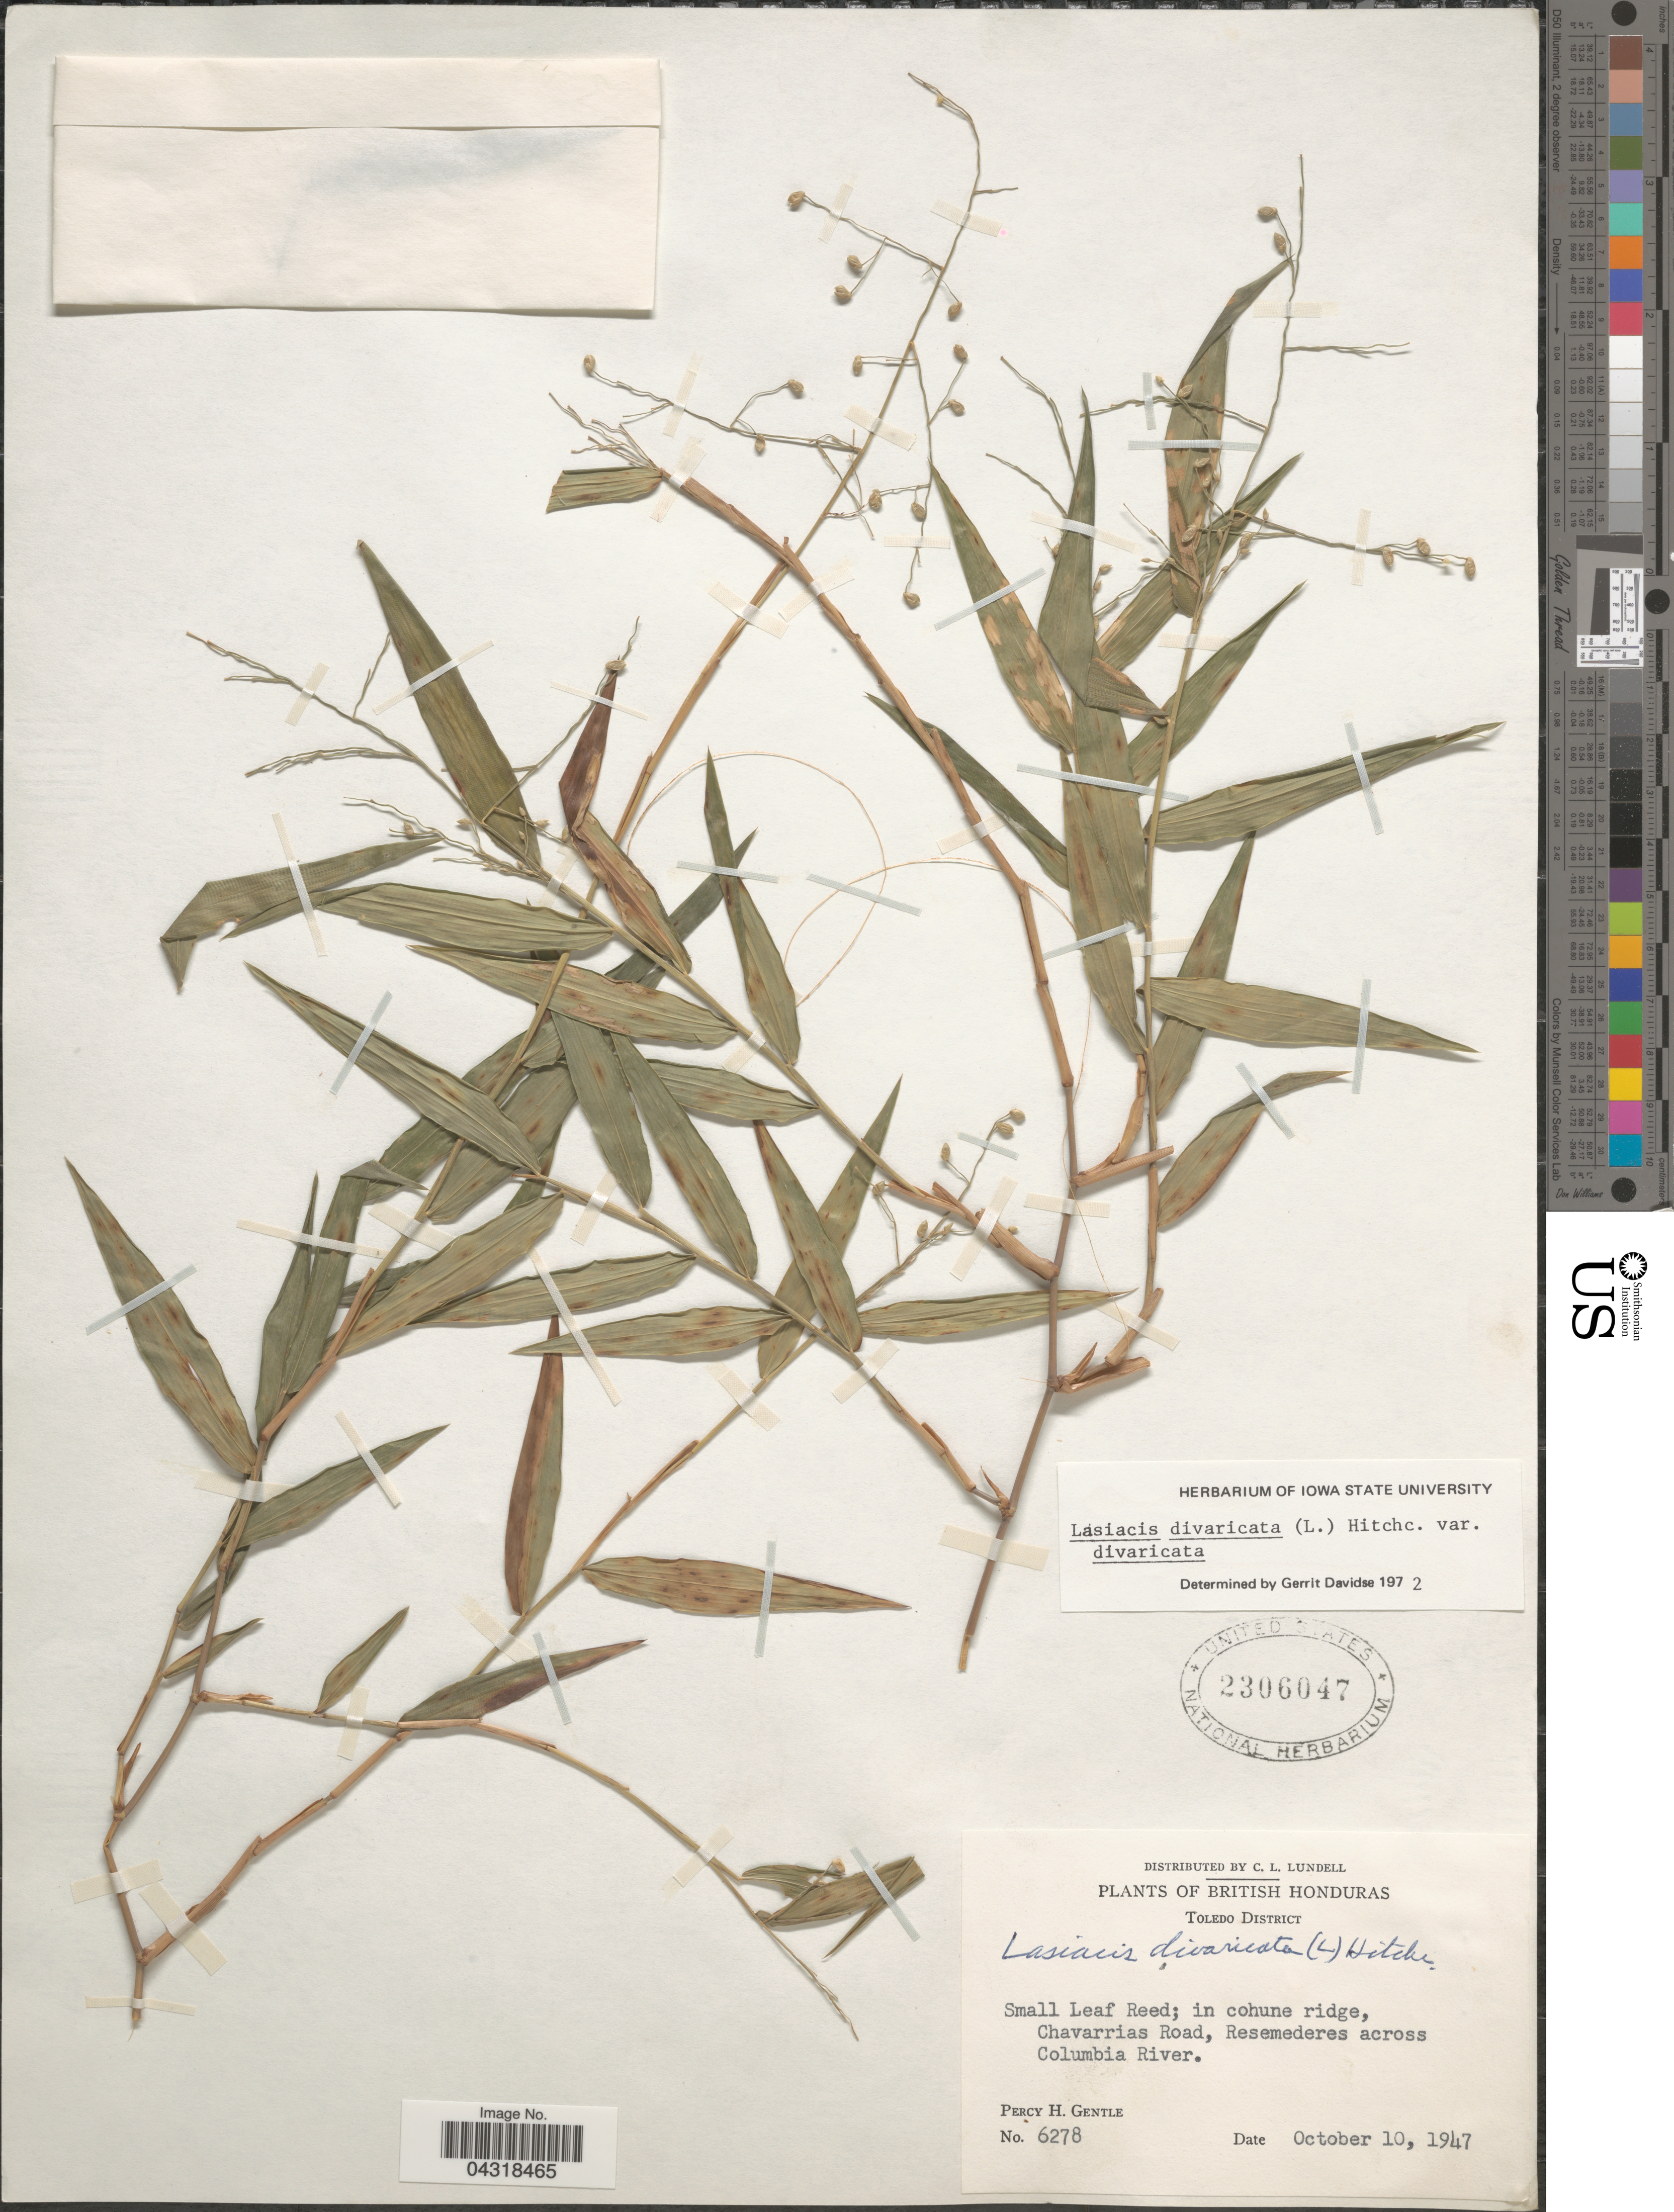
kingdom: Plantae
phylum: Tracheophyta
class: Liliopsida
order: Poales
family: Poaceae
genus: Lasiacis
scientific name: Lasiacis divaricata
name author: (L.) Hitchc.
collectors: P. H. Gentle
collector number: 6278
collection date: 1947-10-10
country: Belize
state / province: Toledo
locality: British Honduras. Toledo District. Small Leaf Reed; in cohune ridge, Chavarrias Road, Resemederes across Columbia River.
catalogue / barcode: US 2306047